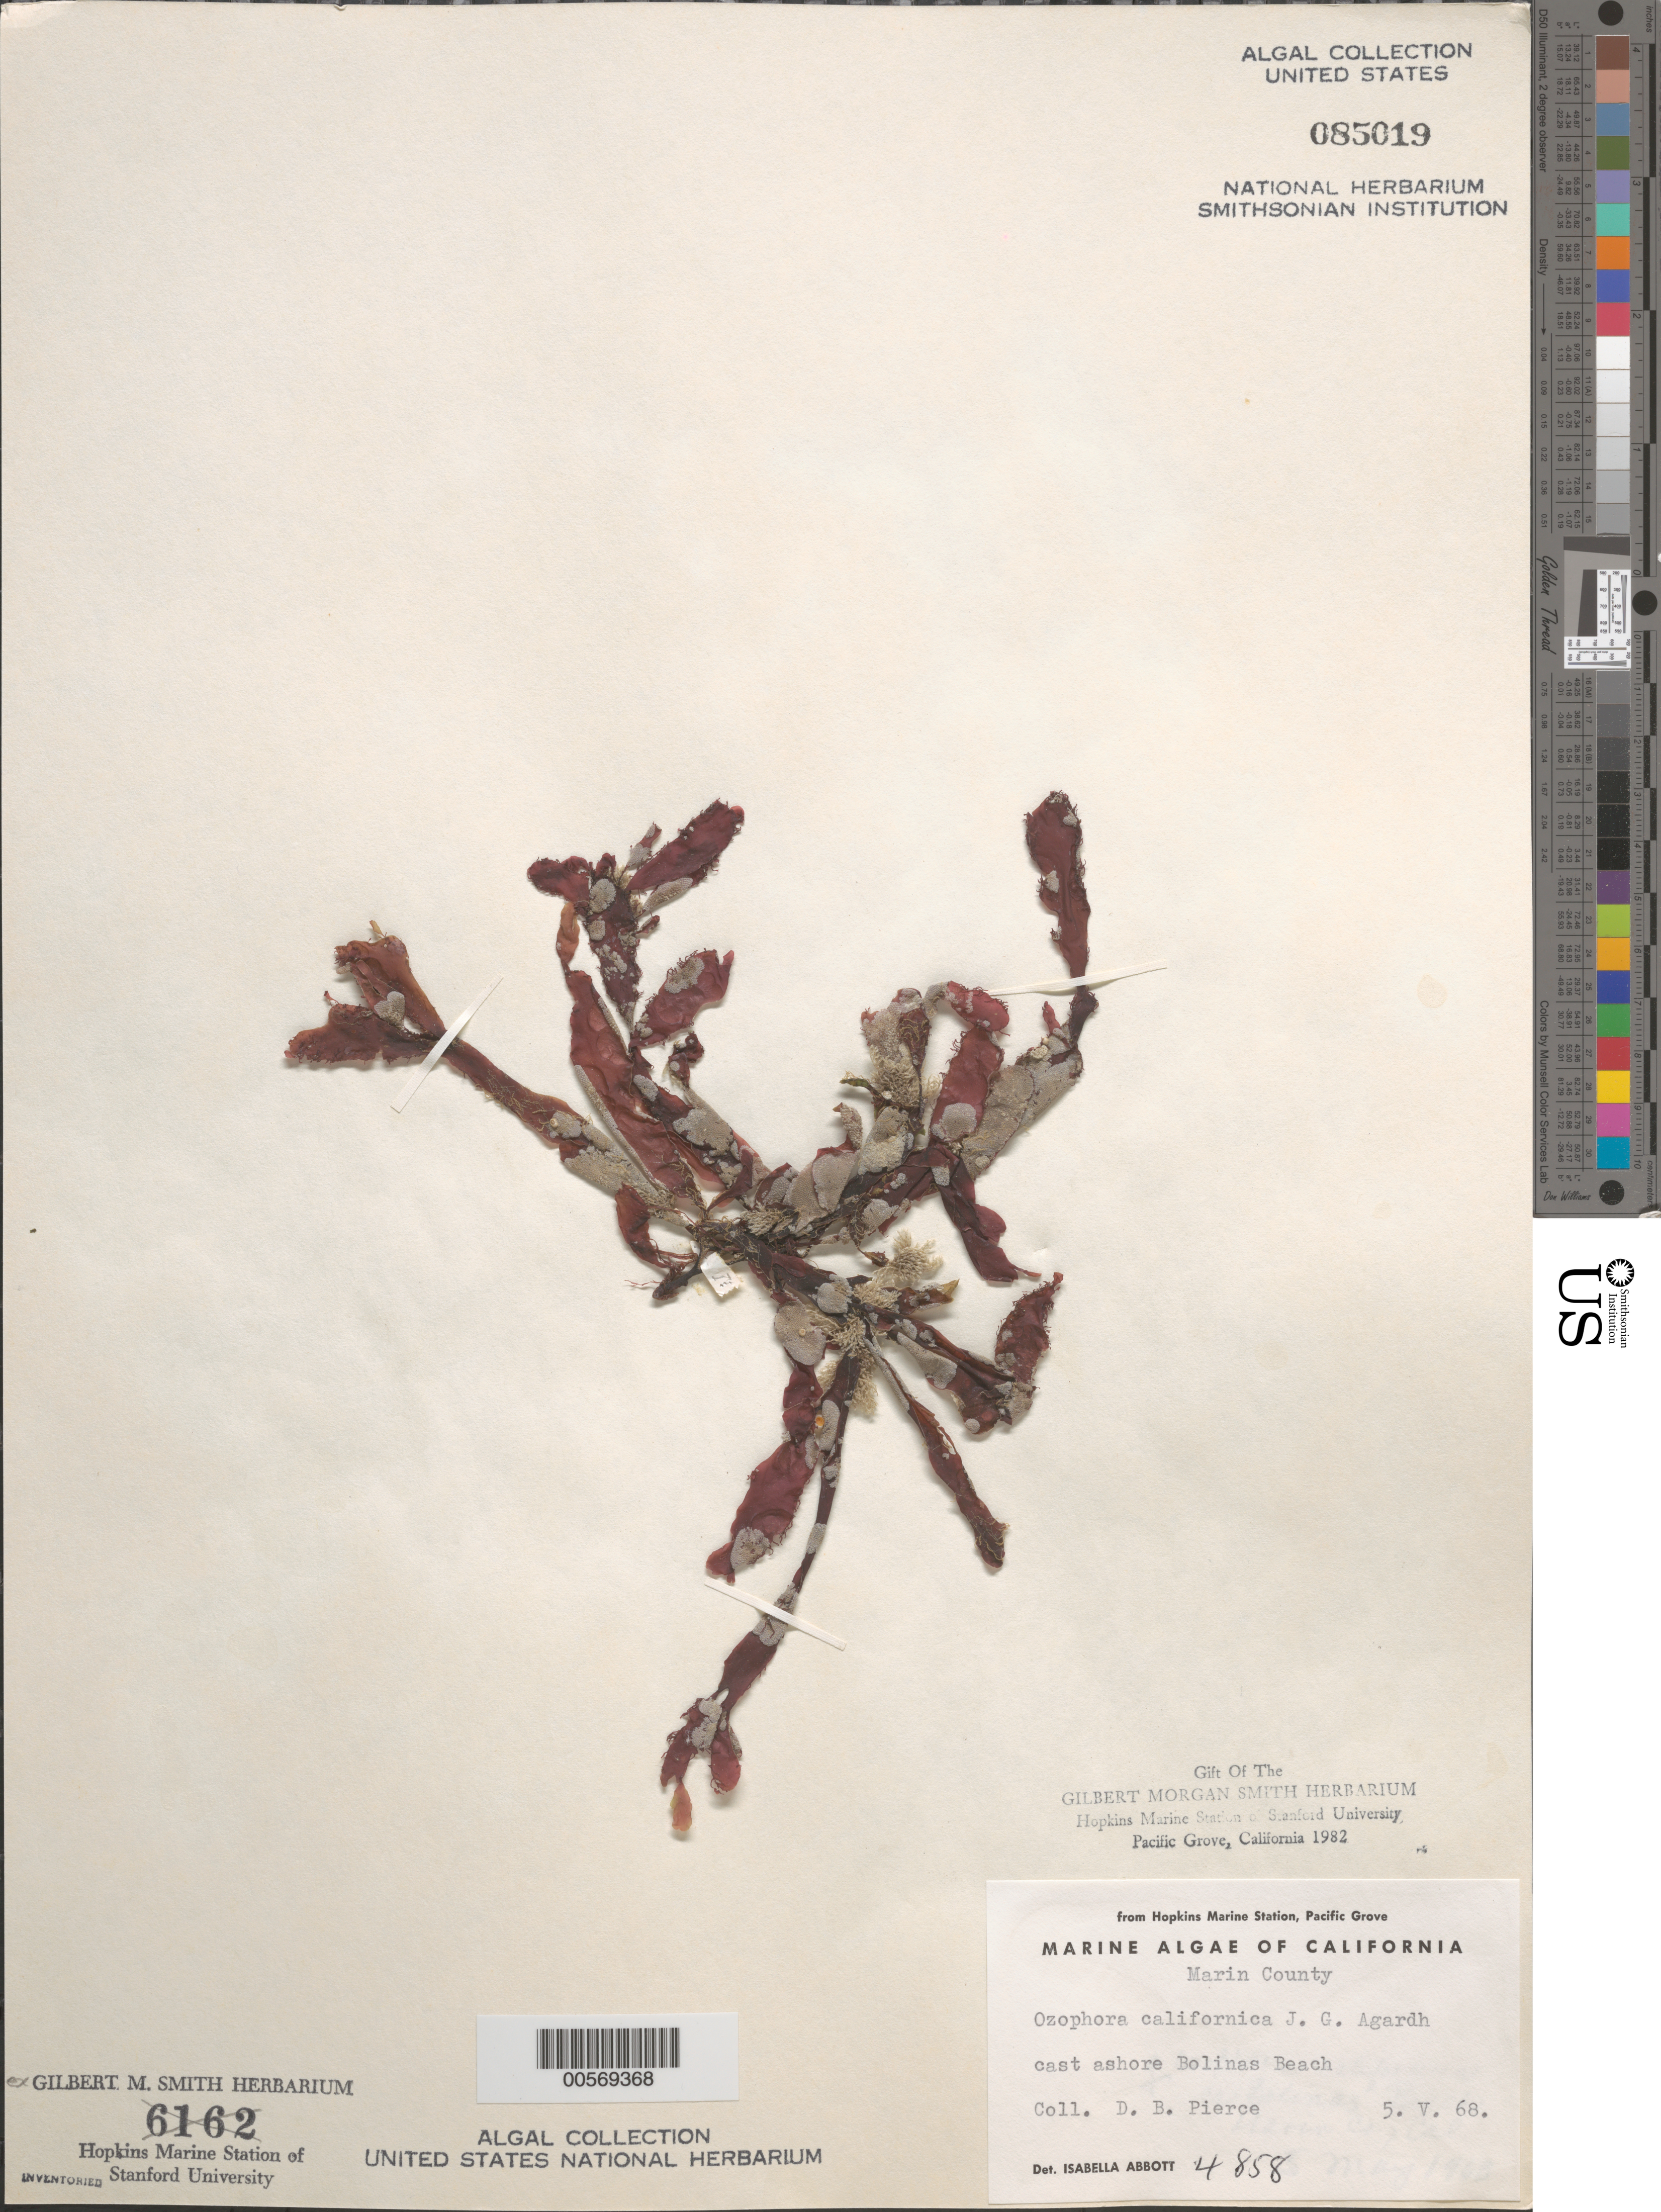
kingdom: Plantae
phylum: Rhodophyta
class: Florideophyceae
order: Gigartinales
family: Phyllophoraceae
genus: Ozophora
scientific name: Ozophora clevelandii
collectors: D. Pierce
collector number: IAA 4858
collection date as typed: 05 May 1968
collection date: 1968-05-05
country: United States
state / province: California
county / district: Marin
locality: Bolinas Beach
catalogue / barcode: US 85019